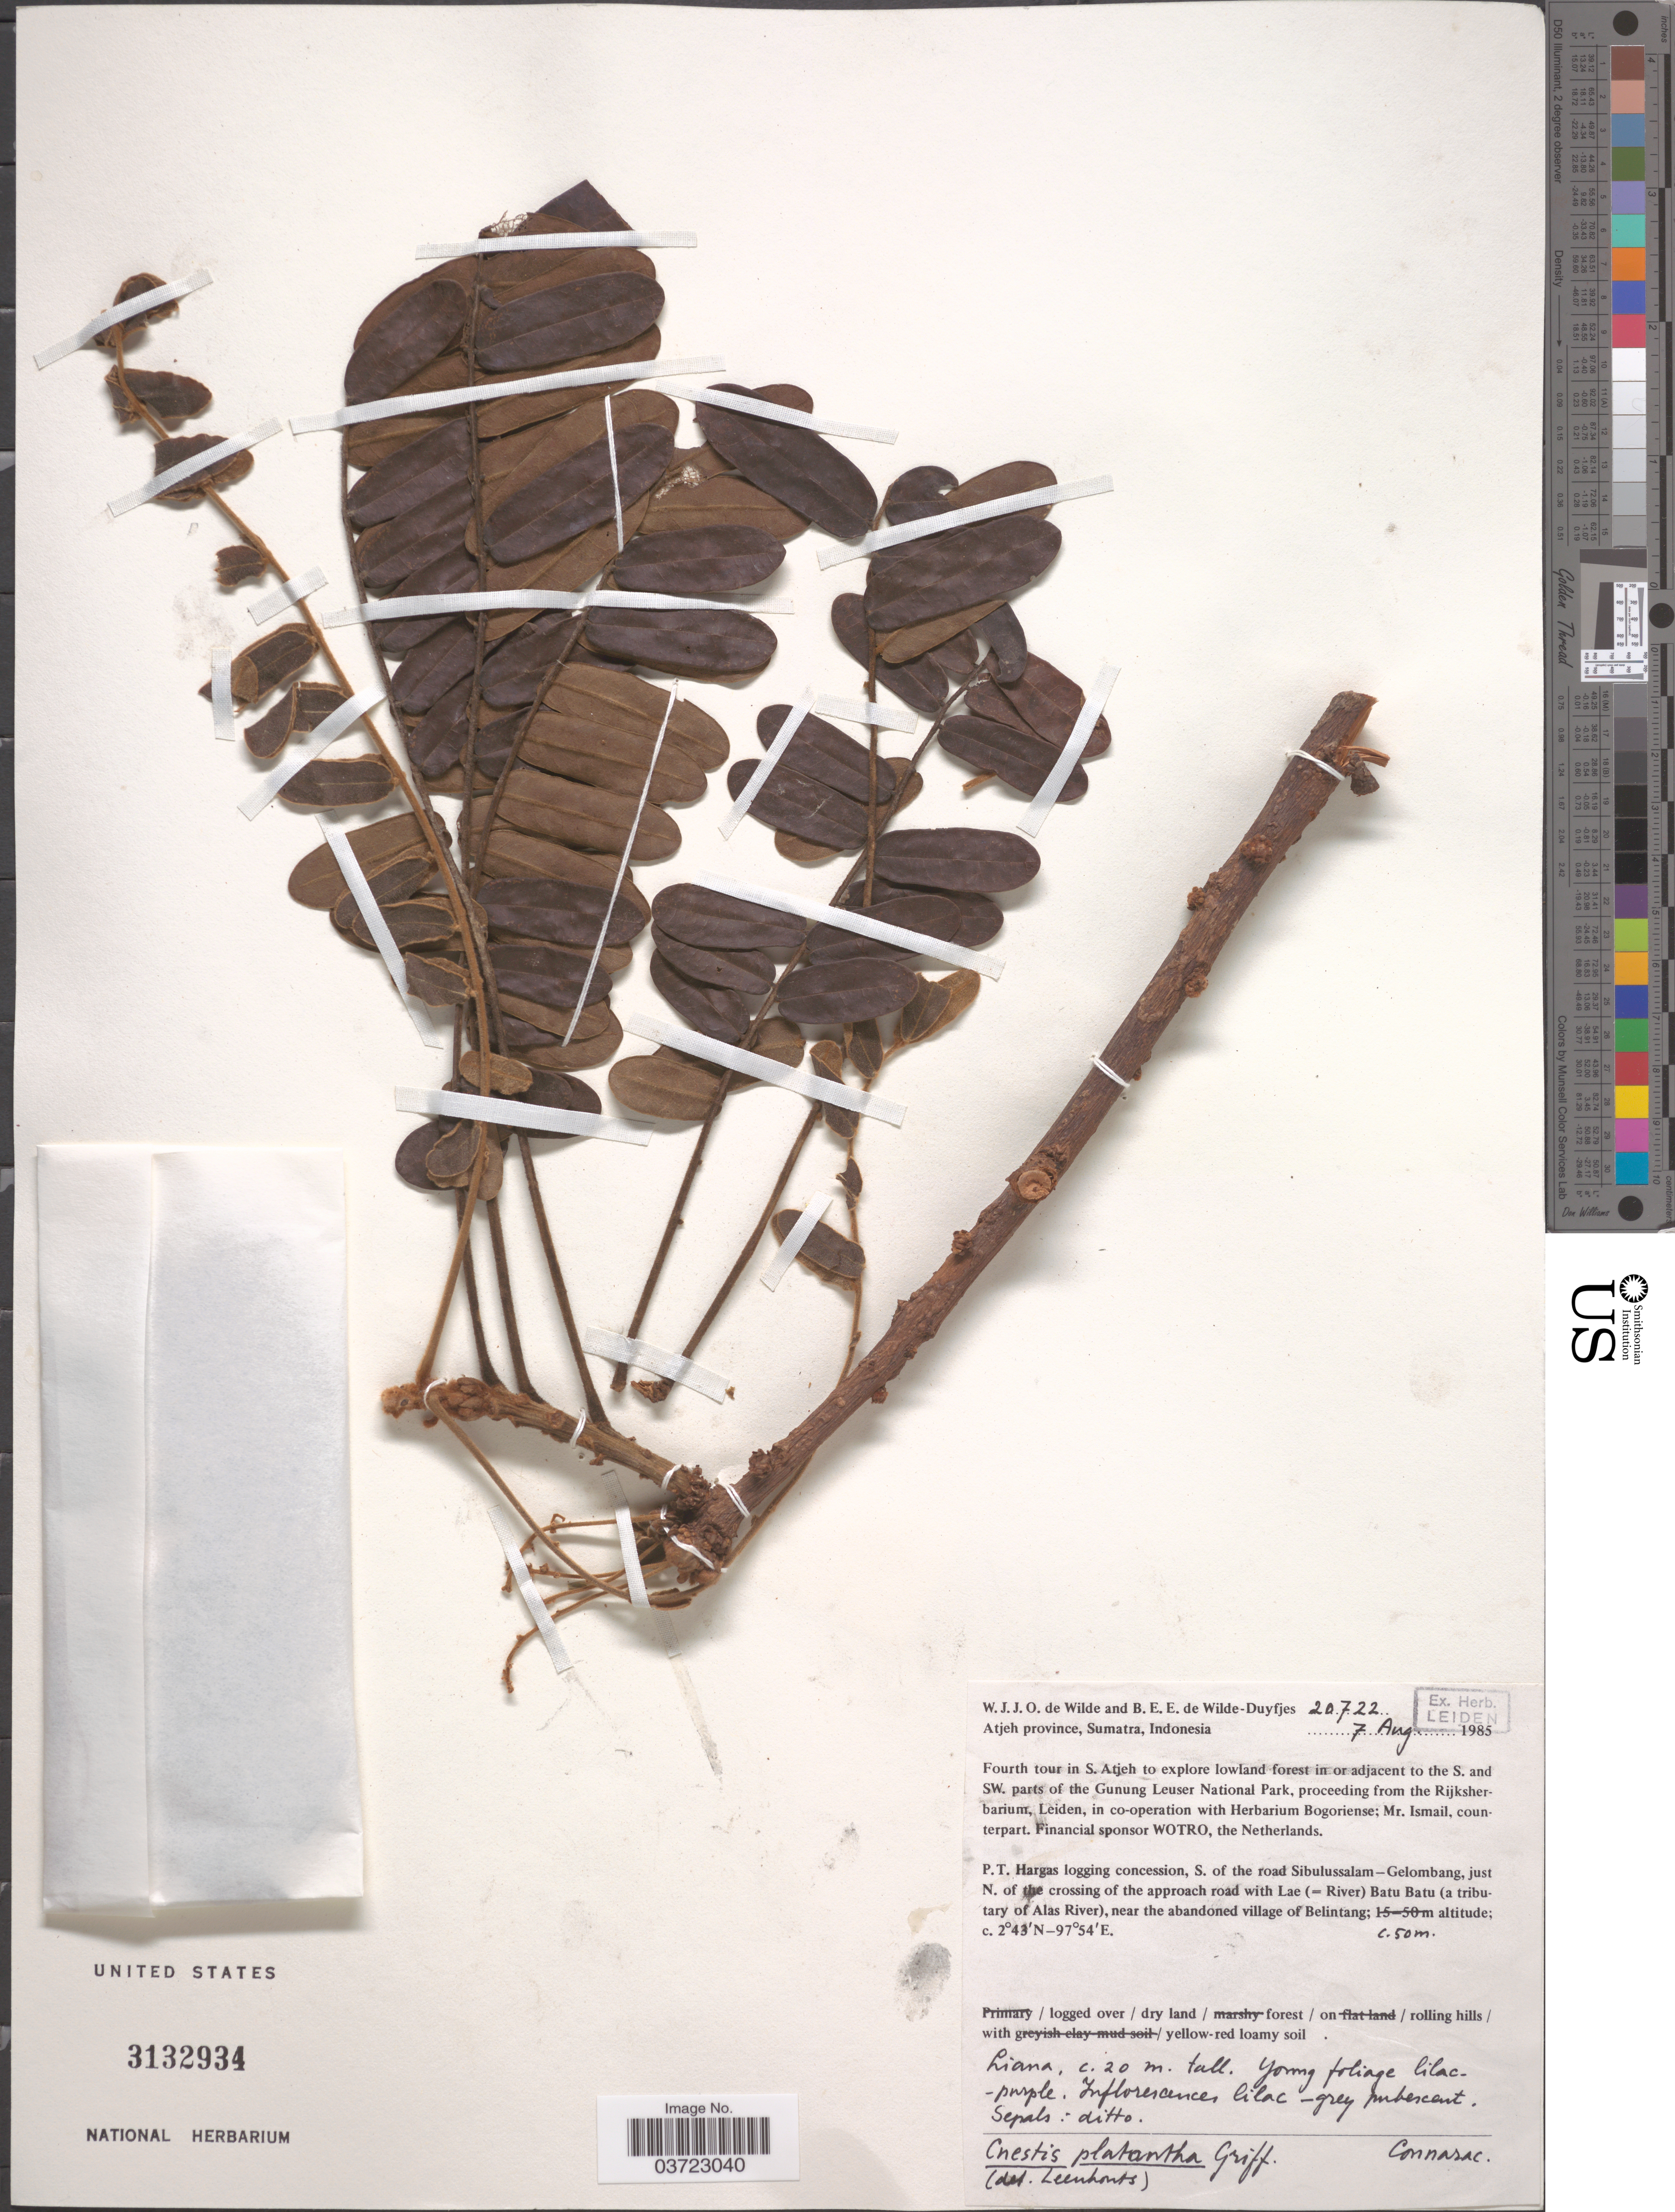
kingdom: Plantae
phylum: Tracheophyta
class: Magnoliopsida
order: Oxalidales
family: Connaraceae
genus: Cnestis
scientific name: Cnestis palala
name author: (Lour.) Merr.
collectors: W. J. de Wilde & B. E. de Wilde-Duyfjes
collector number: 20722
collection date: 1985-08-07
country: Indonesia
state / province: Sumatra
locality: Atjeh province. Fourth tour in S. Atjeh to explore lowland forest in or adjacent to the S. and SW. parts of the Gunung Leuser National Park. P.T. Hargas logging concession, S. of the road Sibulussalam-Gelombang, just N. of the crossing of the approach with Lae ( = River) Batu Batu (a tributary of Alas River), near the abandoned village of Belintang.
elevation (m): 50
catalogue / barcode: US 3132934